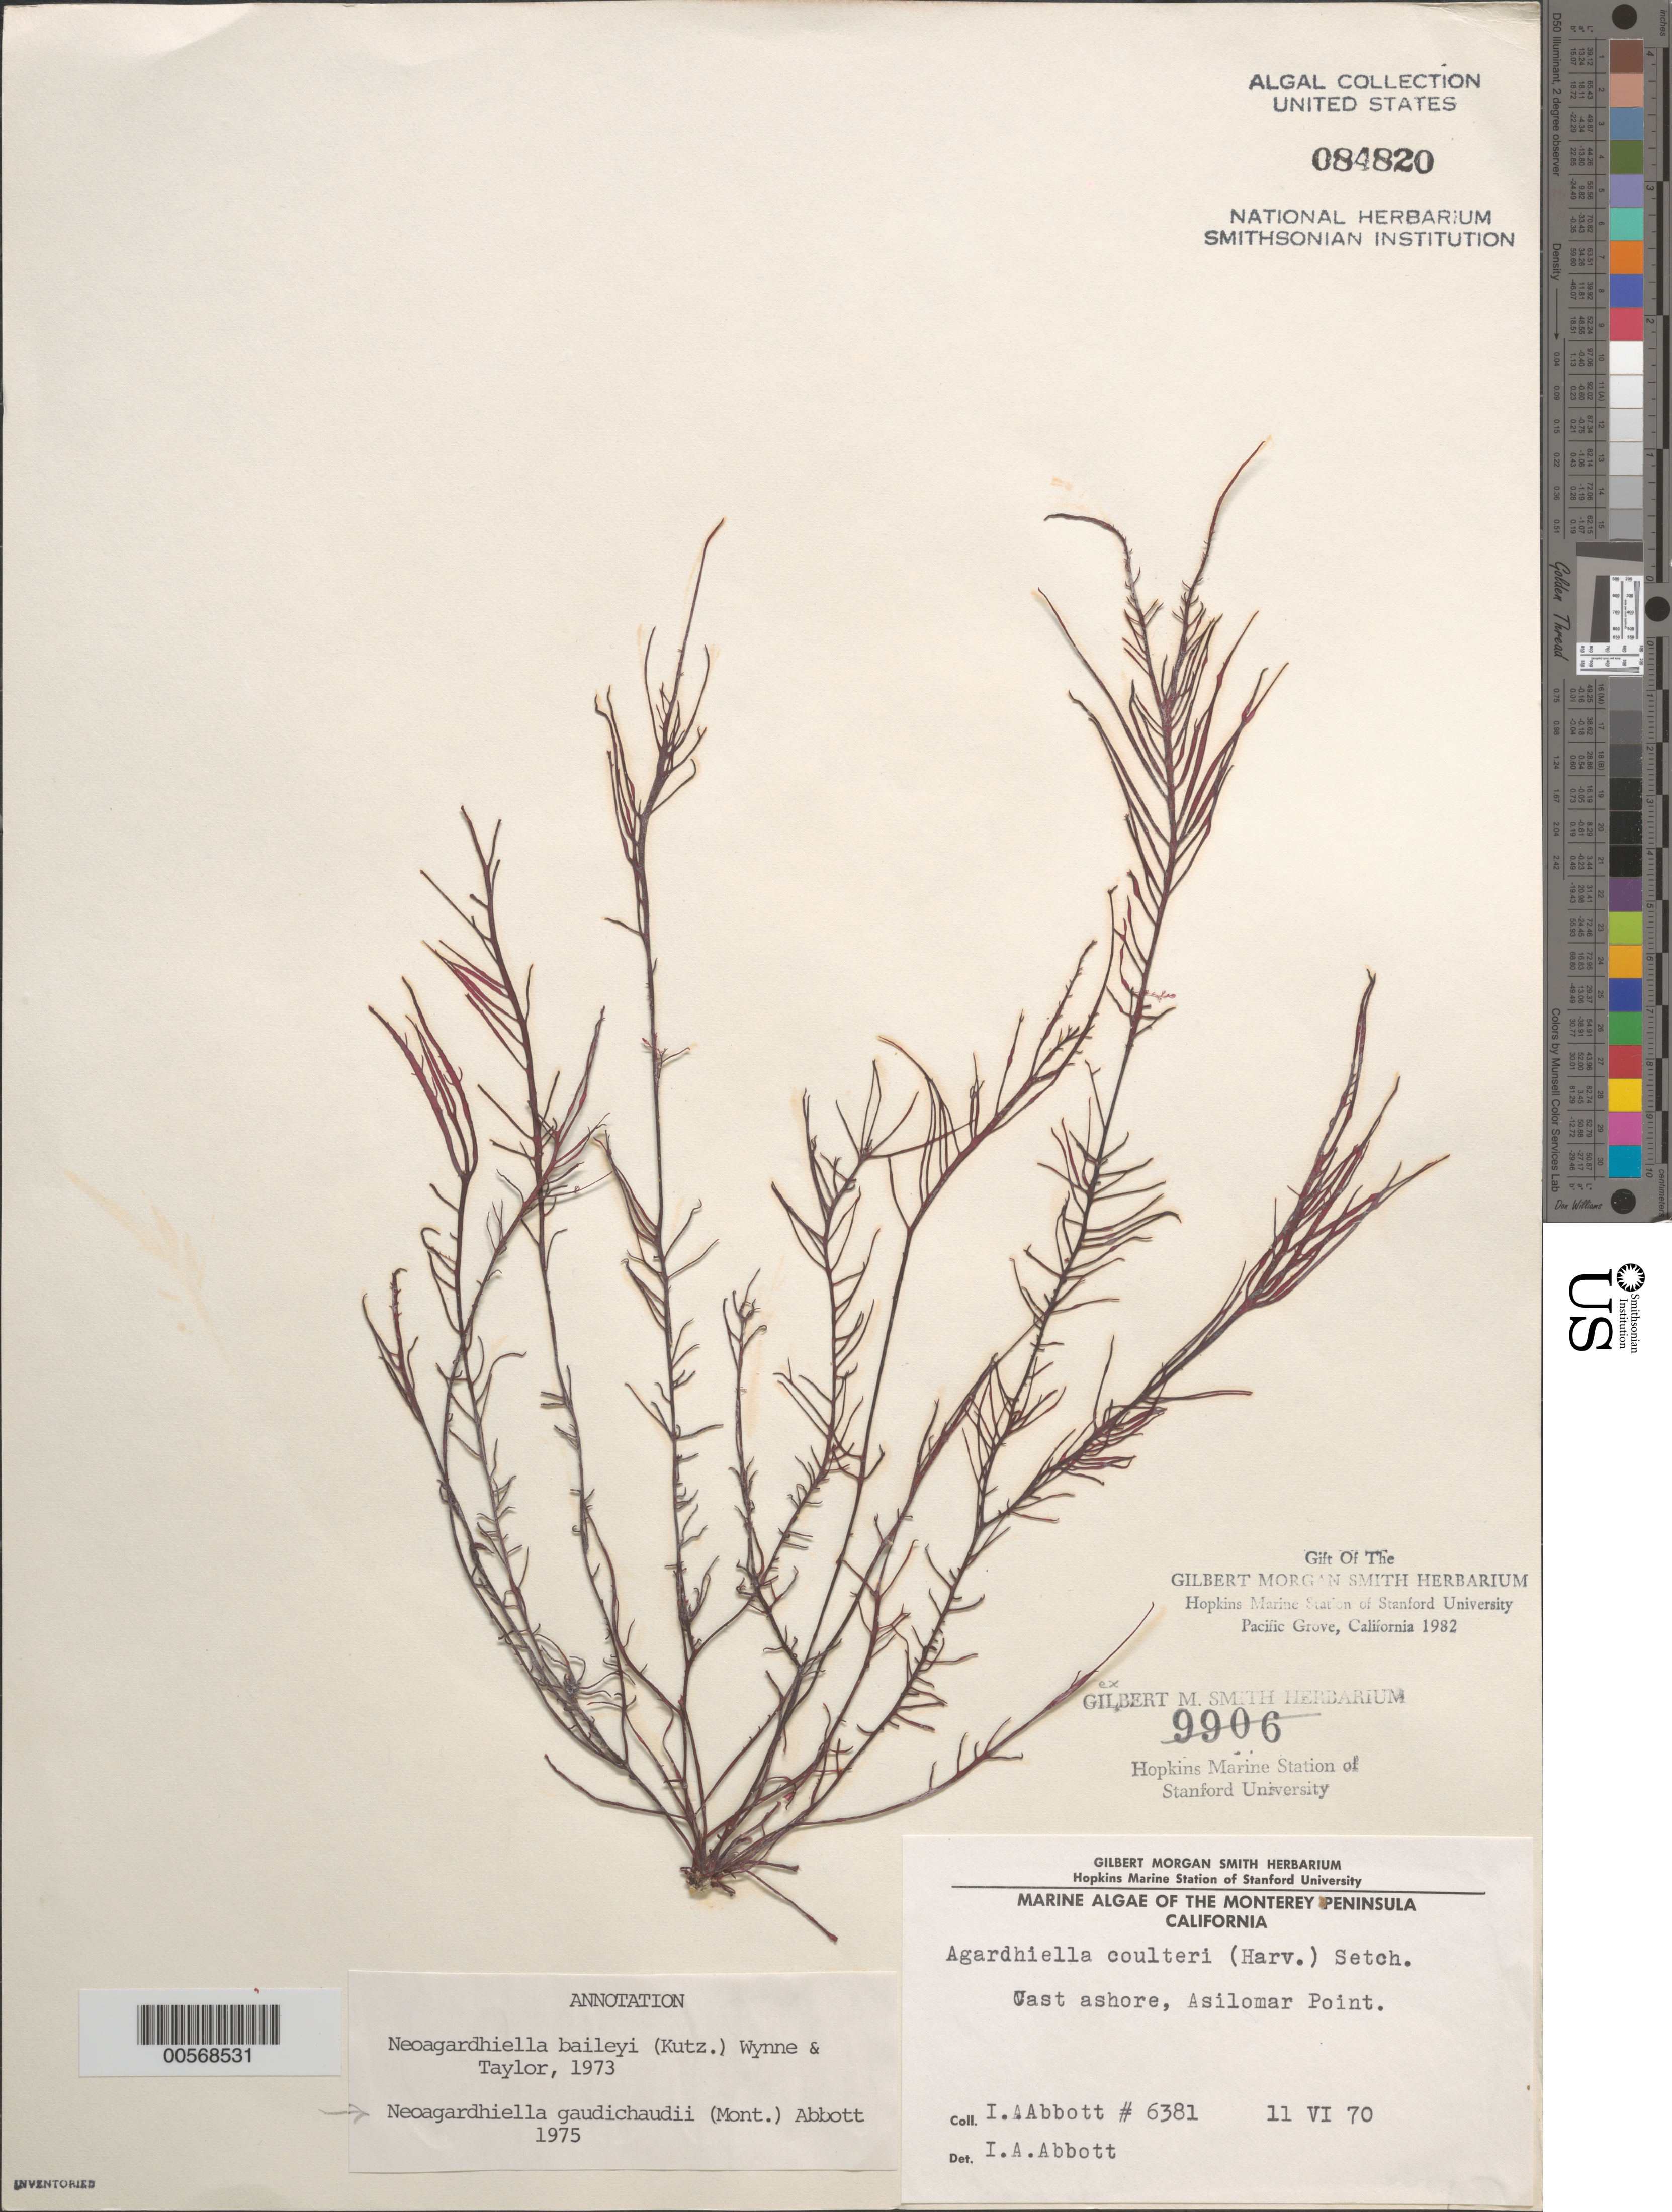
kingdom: Plantae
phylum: Rhodophyta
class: Florideophyceae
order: Gigartinales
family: Solieriaceae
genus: Sarcodiotheca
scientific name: Sarcodiotheca gaudichaudii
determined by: Algae name updating Project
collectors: I. A. Abbott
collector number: IAA 6381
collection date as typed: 11 Jun 1970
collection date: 1970-06-11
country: United States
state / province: California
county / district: Monterey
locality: Asilomar Point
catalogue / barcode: US 84820